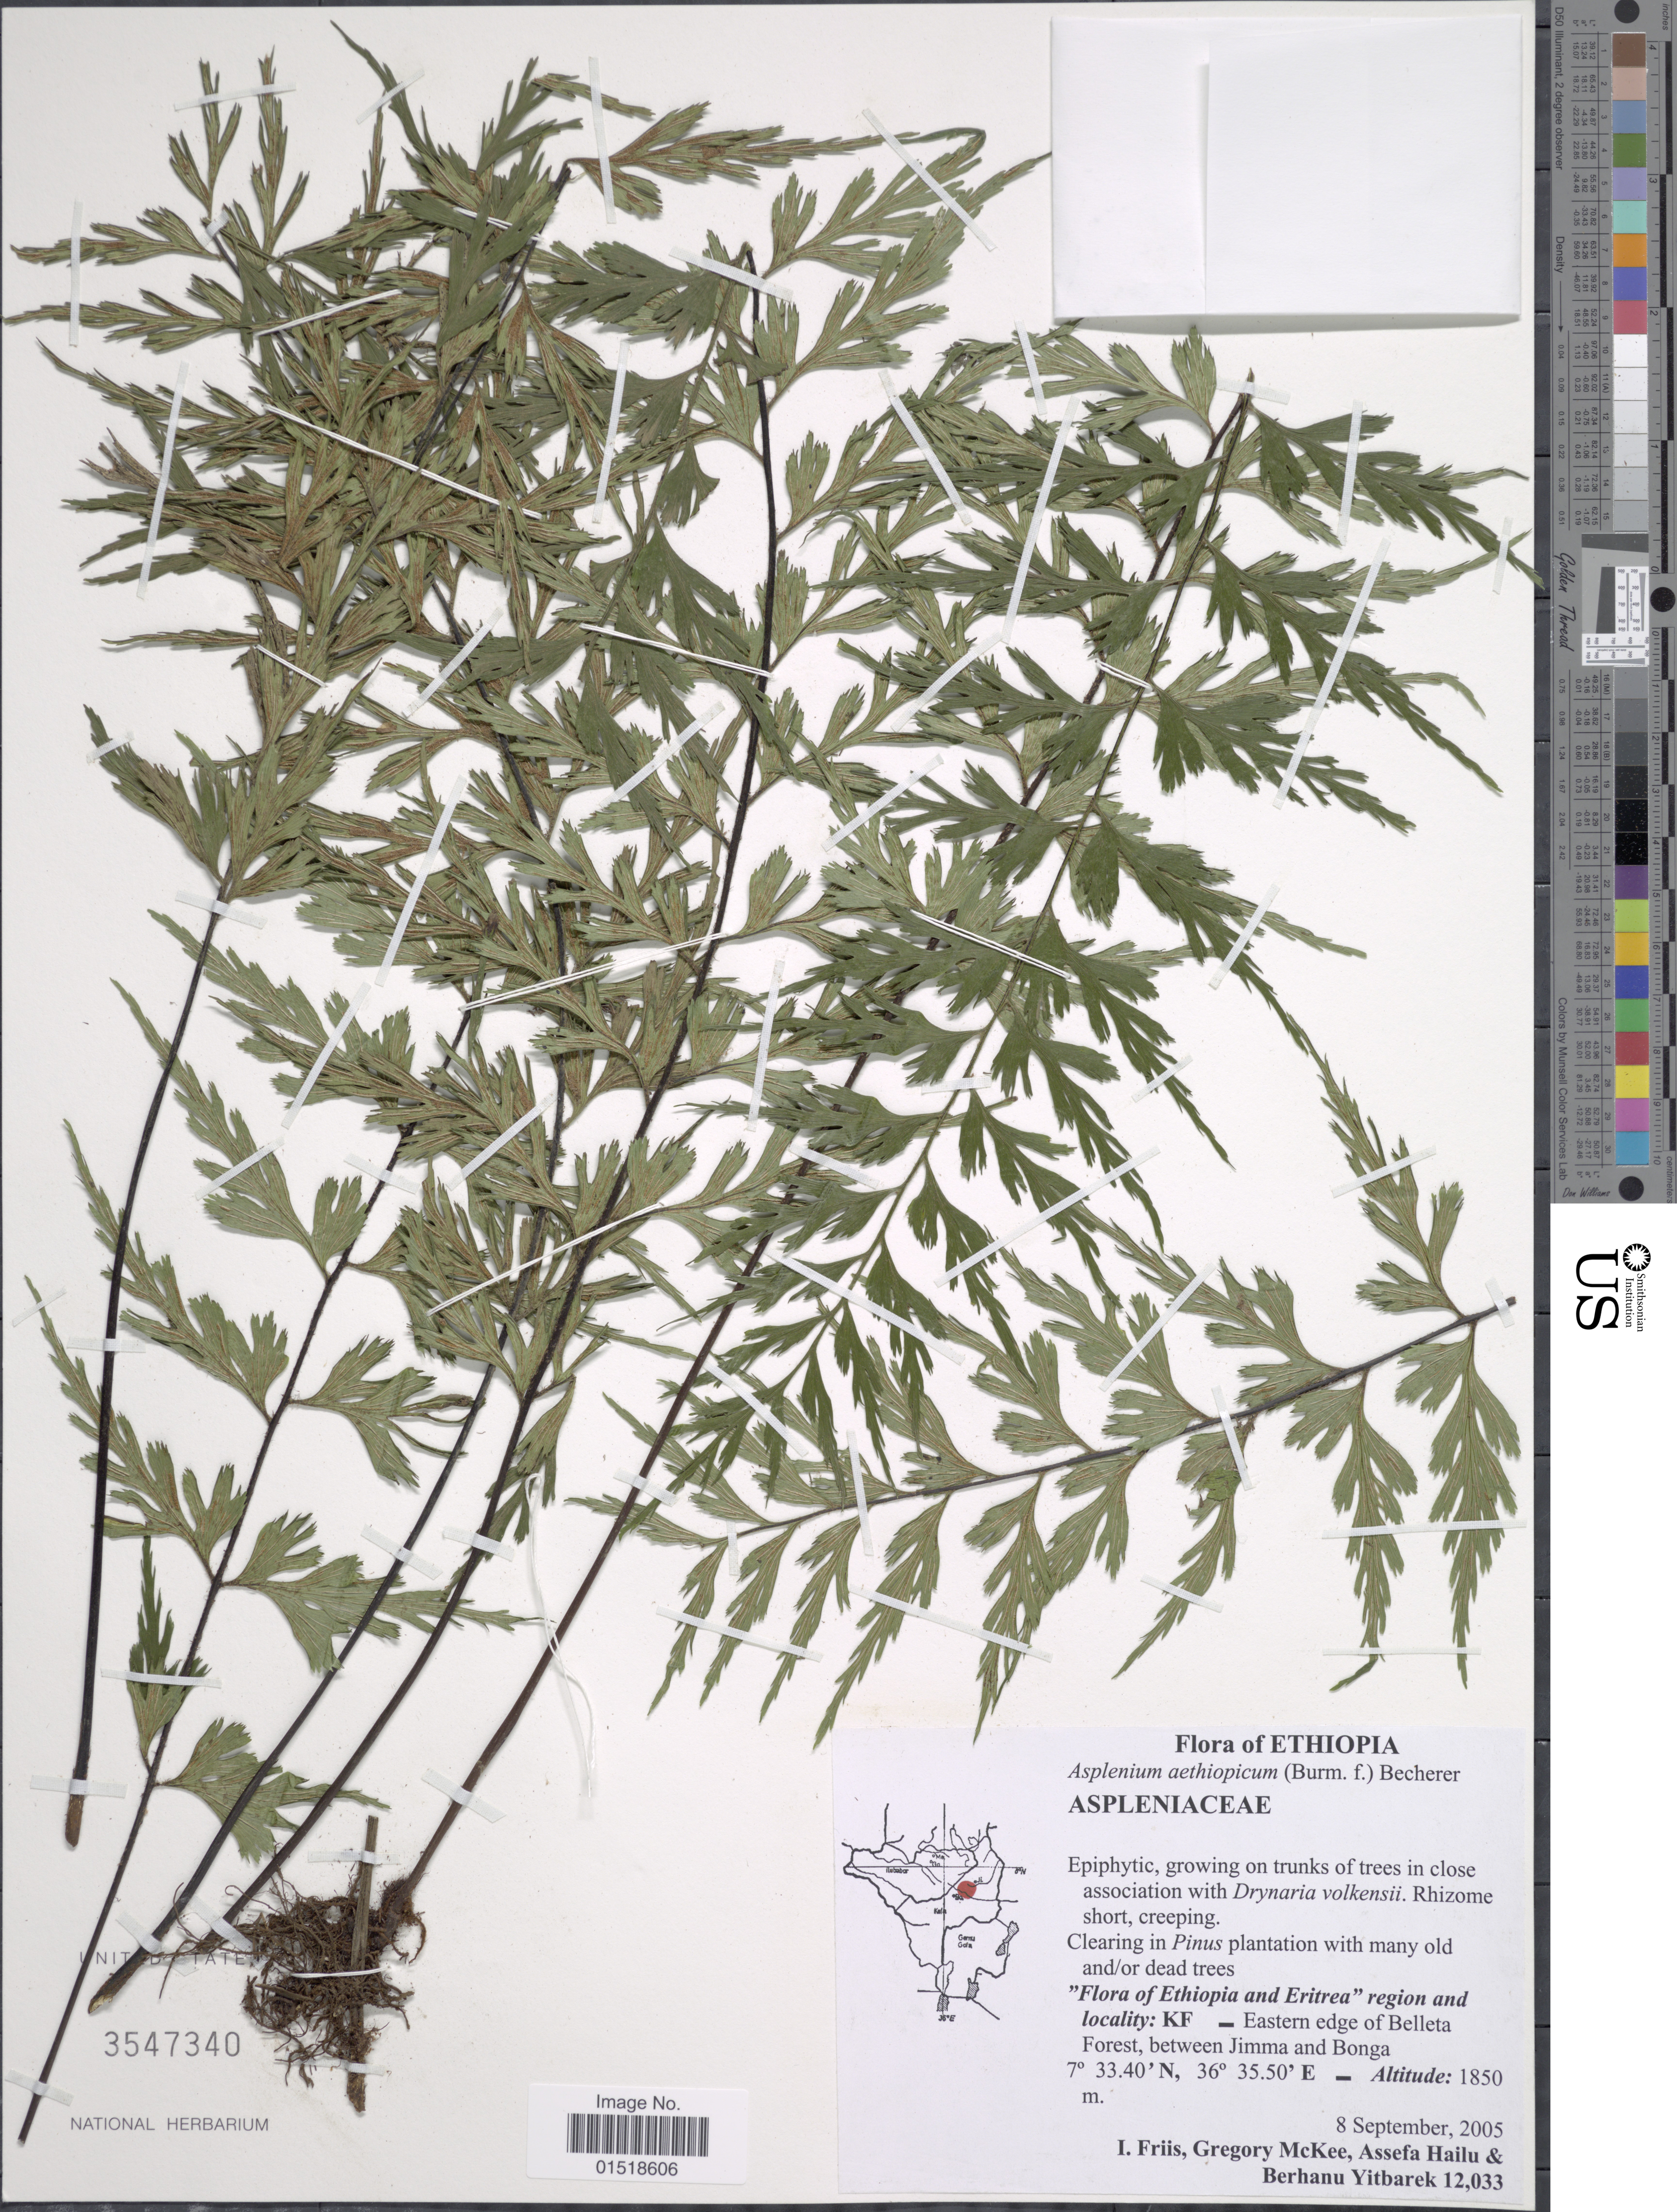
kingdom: Plantae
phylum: Tracheophyta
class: Polypodiopsida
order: Polypodiales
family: Aspleniaceae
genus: Asplenium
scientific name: Asplenium aethiopicum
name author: (Burm. f.) Bech.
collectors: I. Friis, G. S. McKee, A. Hailu & B. Yitbarek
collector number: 12033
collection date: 2005-09-08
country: Ethiopia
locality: KF_ Eastern edge of Belleta Forest, between Jimma and Bonga.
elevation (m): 1850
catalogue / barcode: US 3547340